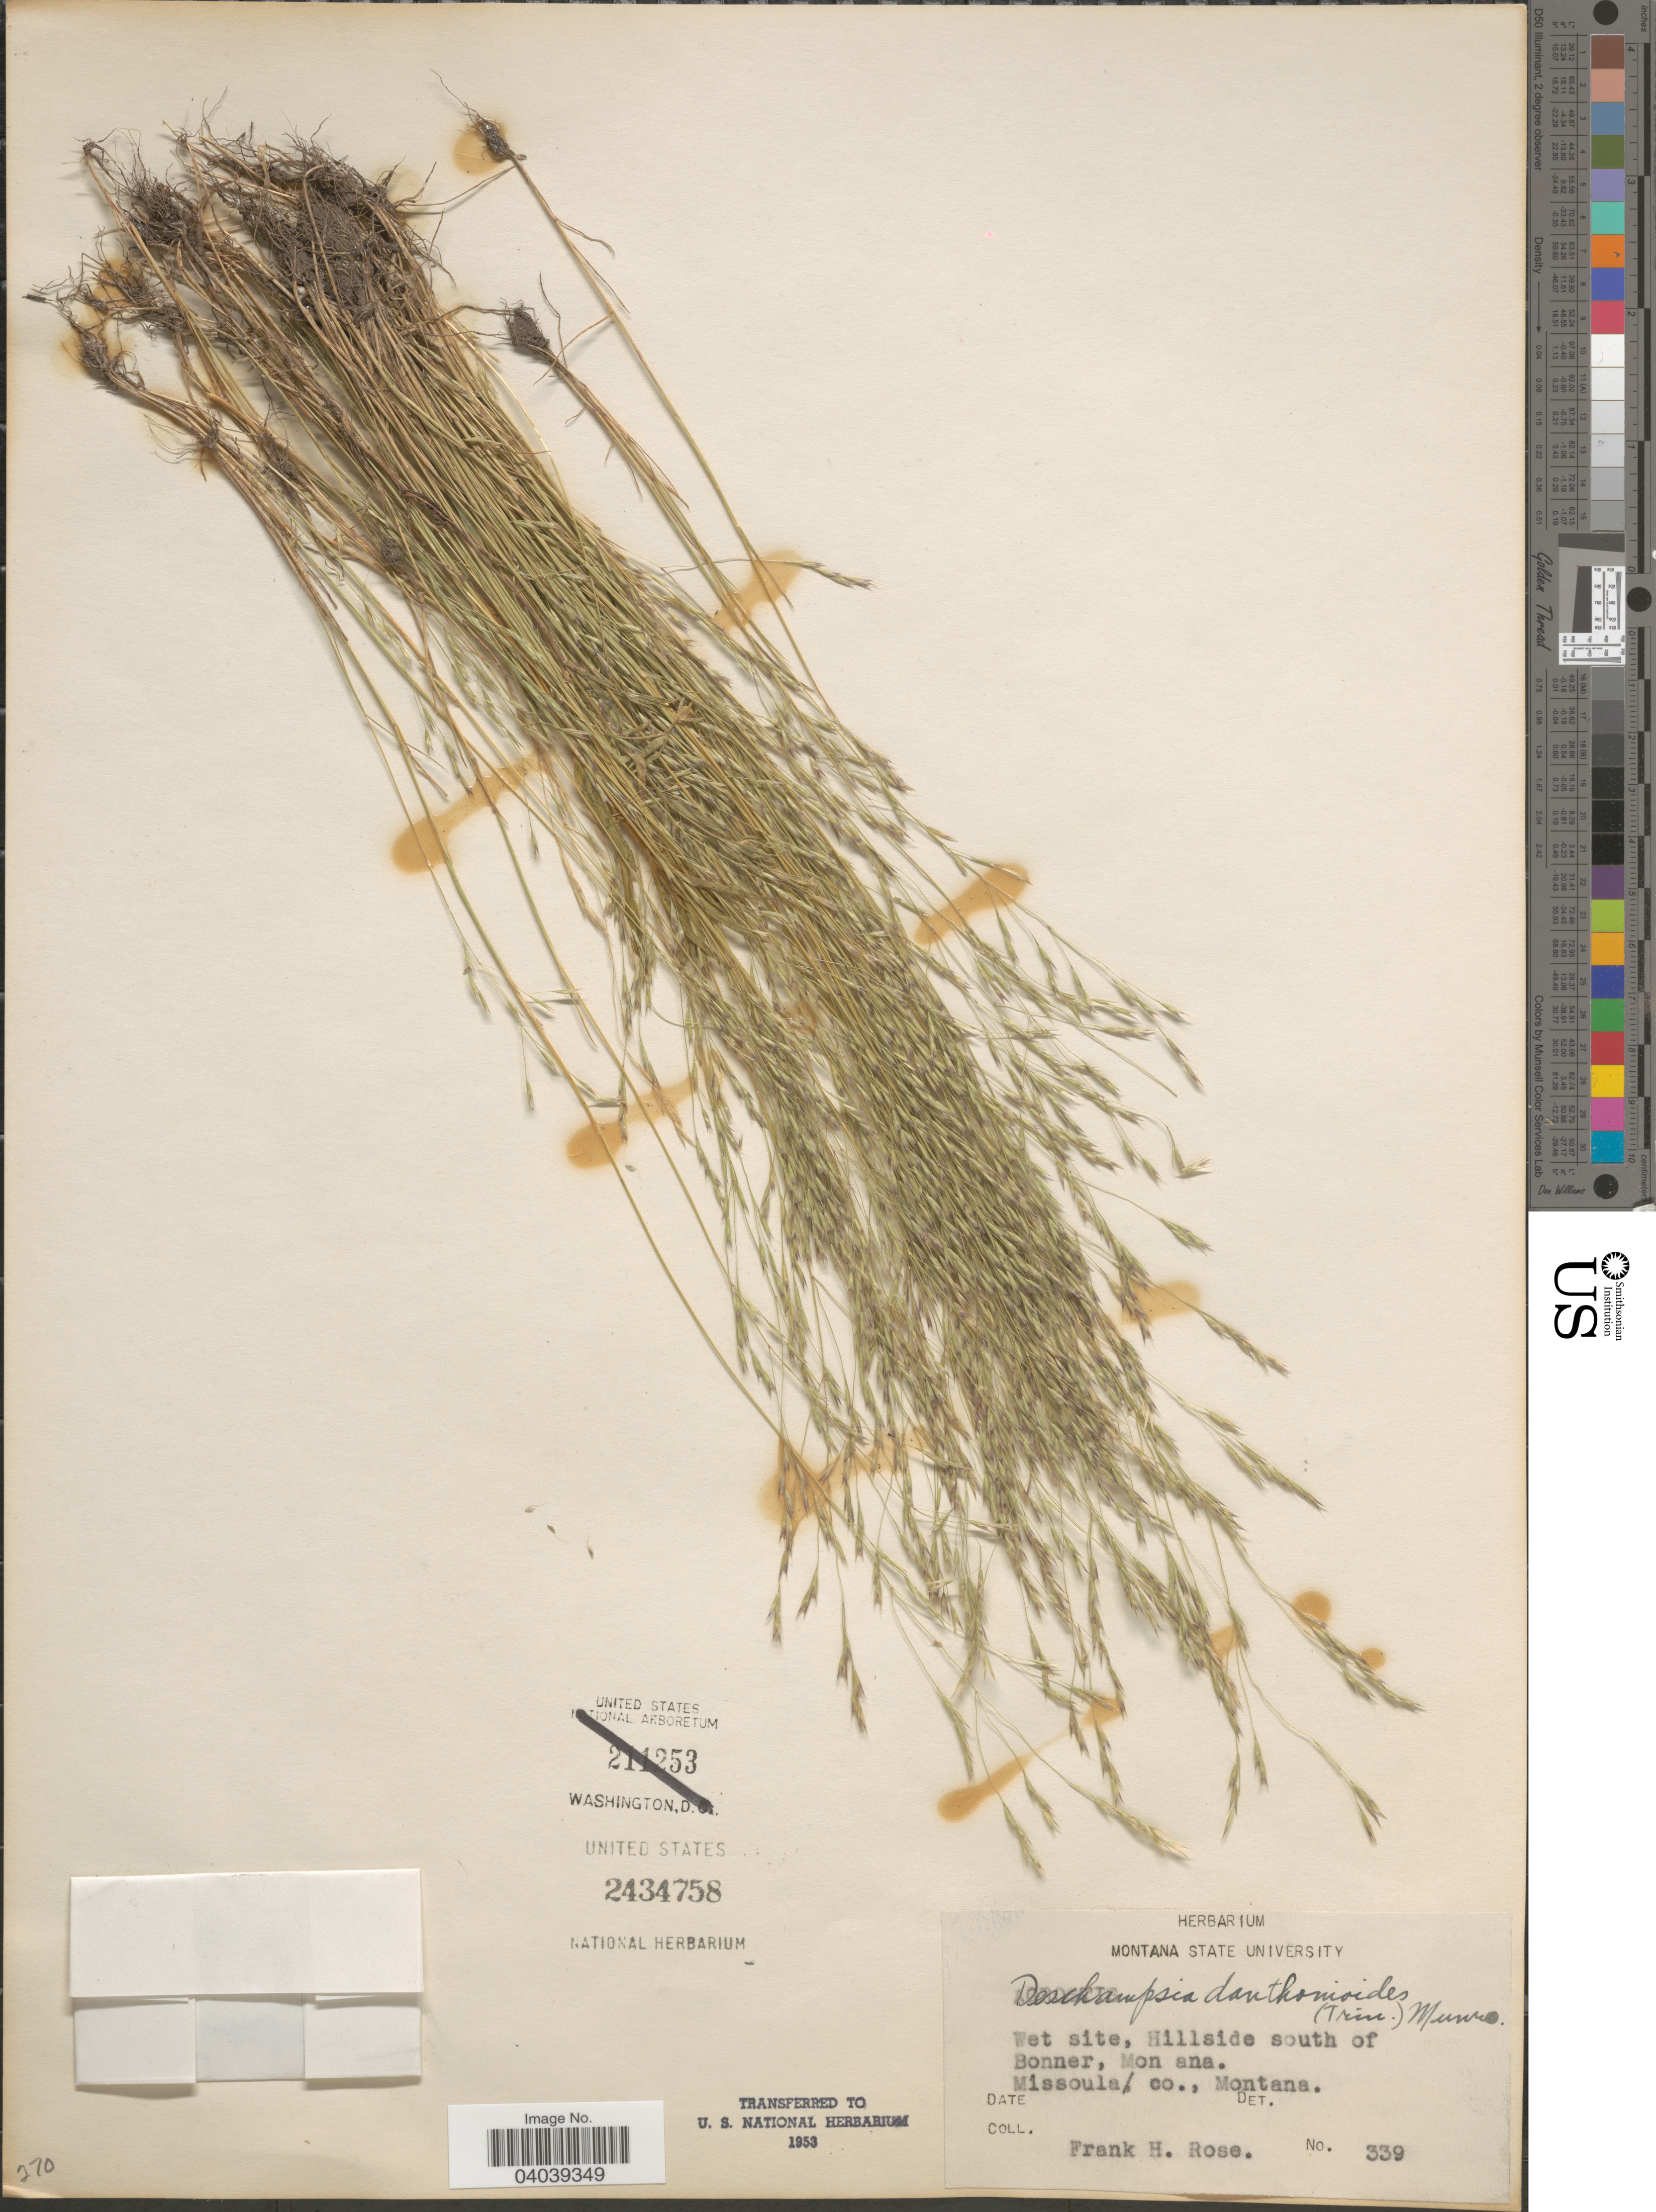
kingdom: Plantae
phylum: Tracheophyta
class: Liliopsida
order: Poales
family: Poaceae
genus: Deschampsia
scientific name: Deschampsia danthonioides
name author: (Trin.) Munro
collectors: F. H. Rose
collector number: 339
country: United States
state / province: Montana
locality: Wet site, Hillside south of Bonner, Mon ana. Missoula/, co.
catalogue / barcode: US 2434758